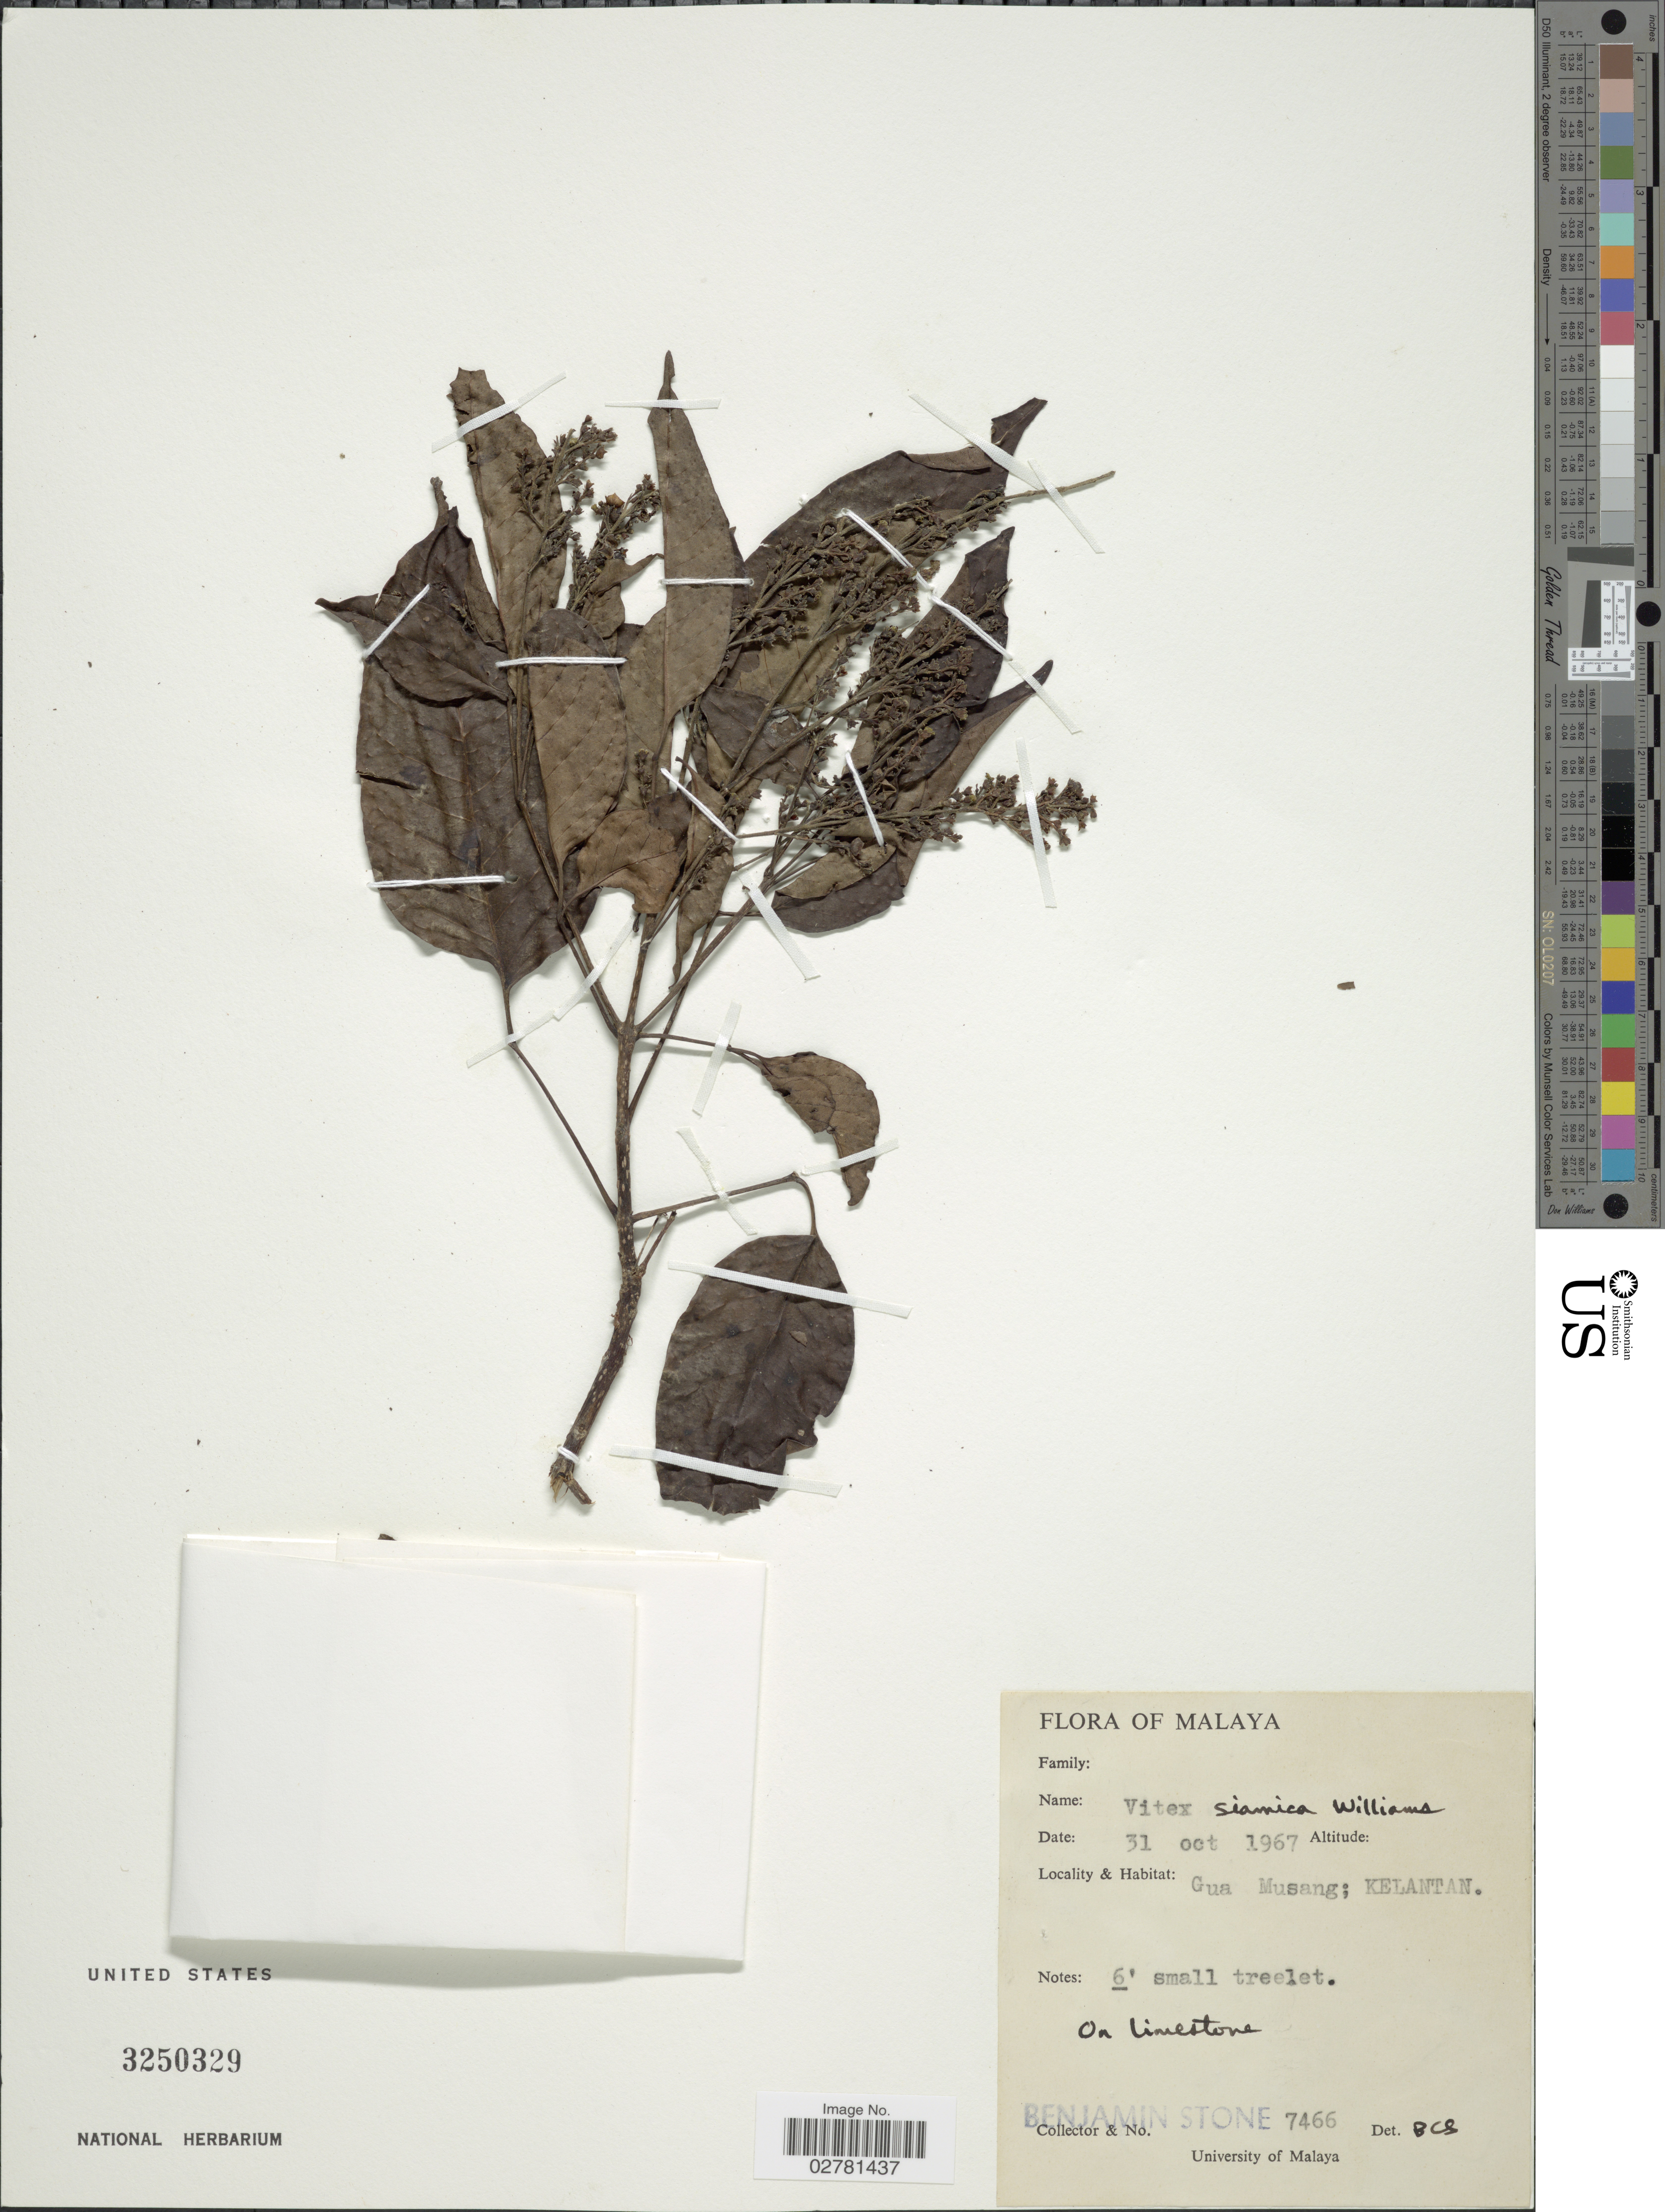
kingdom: Plantae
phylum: Tracheophyta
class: Magnoliopsida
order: Lamiales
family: Lamiaceae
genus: Vitex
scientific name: Vitex siamica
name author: F.N. Williams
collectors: B. C. Stone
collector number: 7466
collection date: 1967-10-31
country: Malaysia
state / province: Kelantan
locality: Malaya. Gua Musang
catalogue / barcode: US 3250329